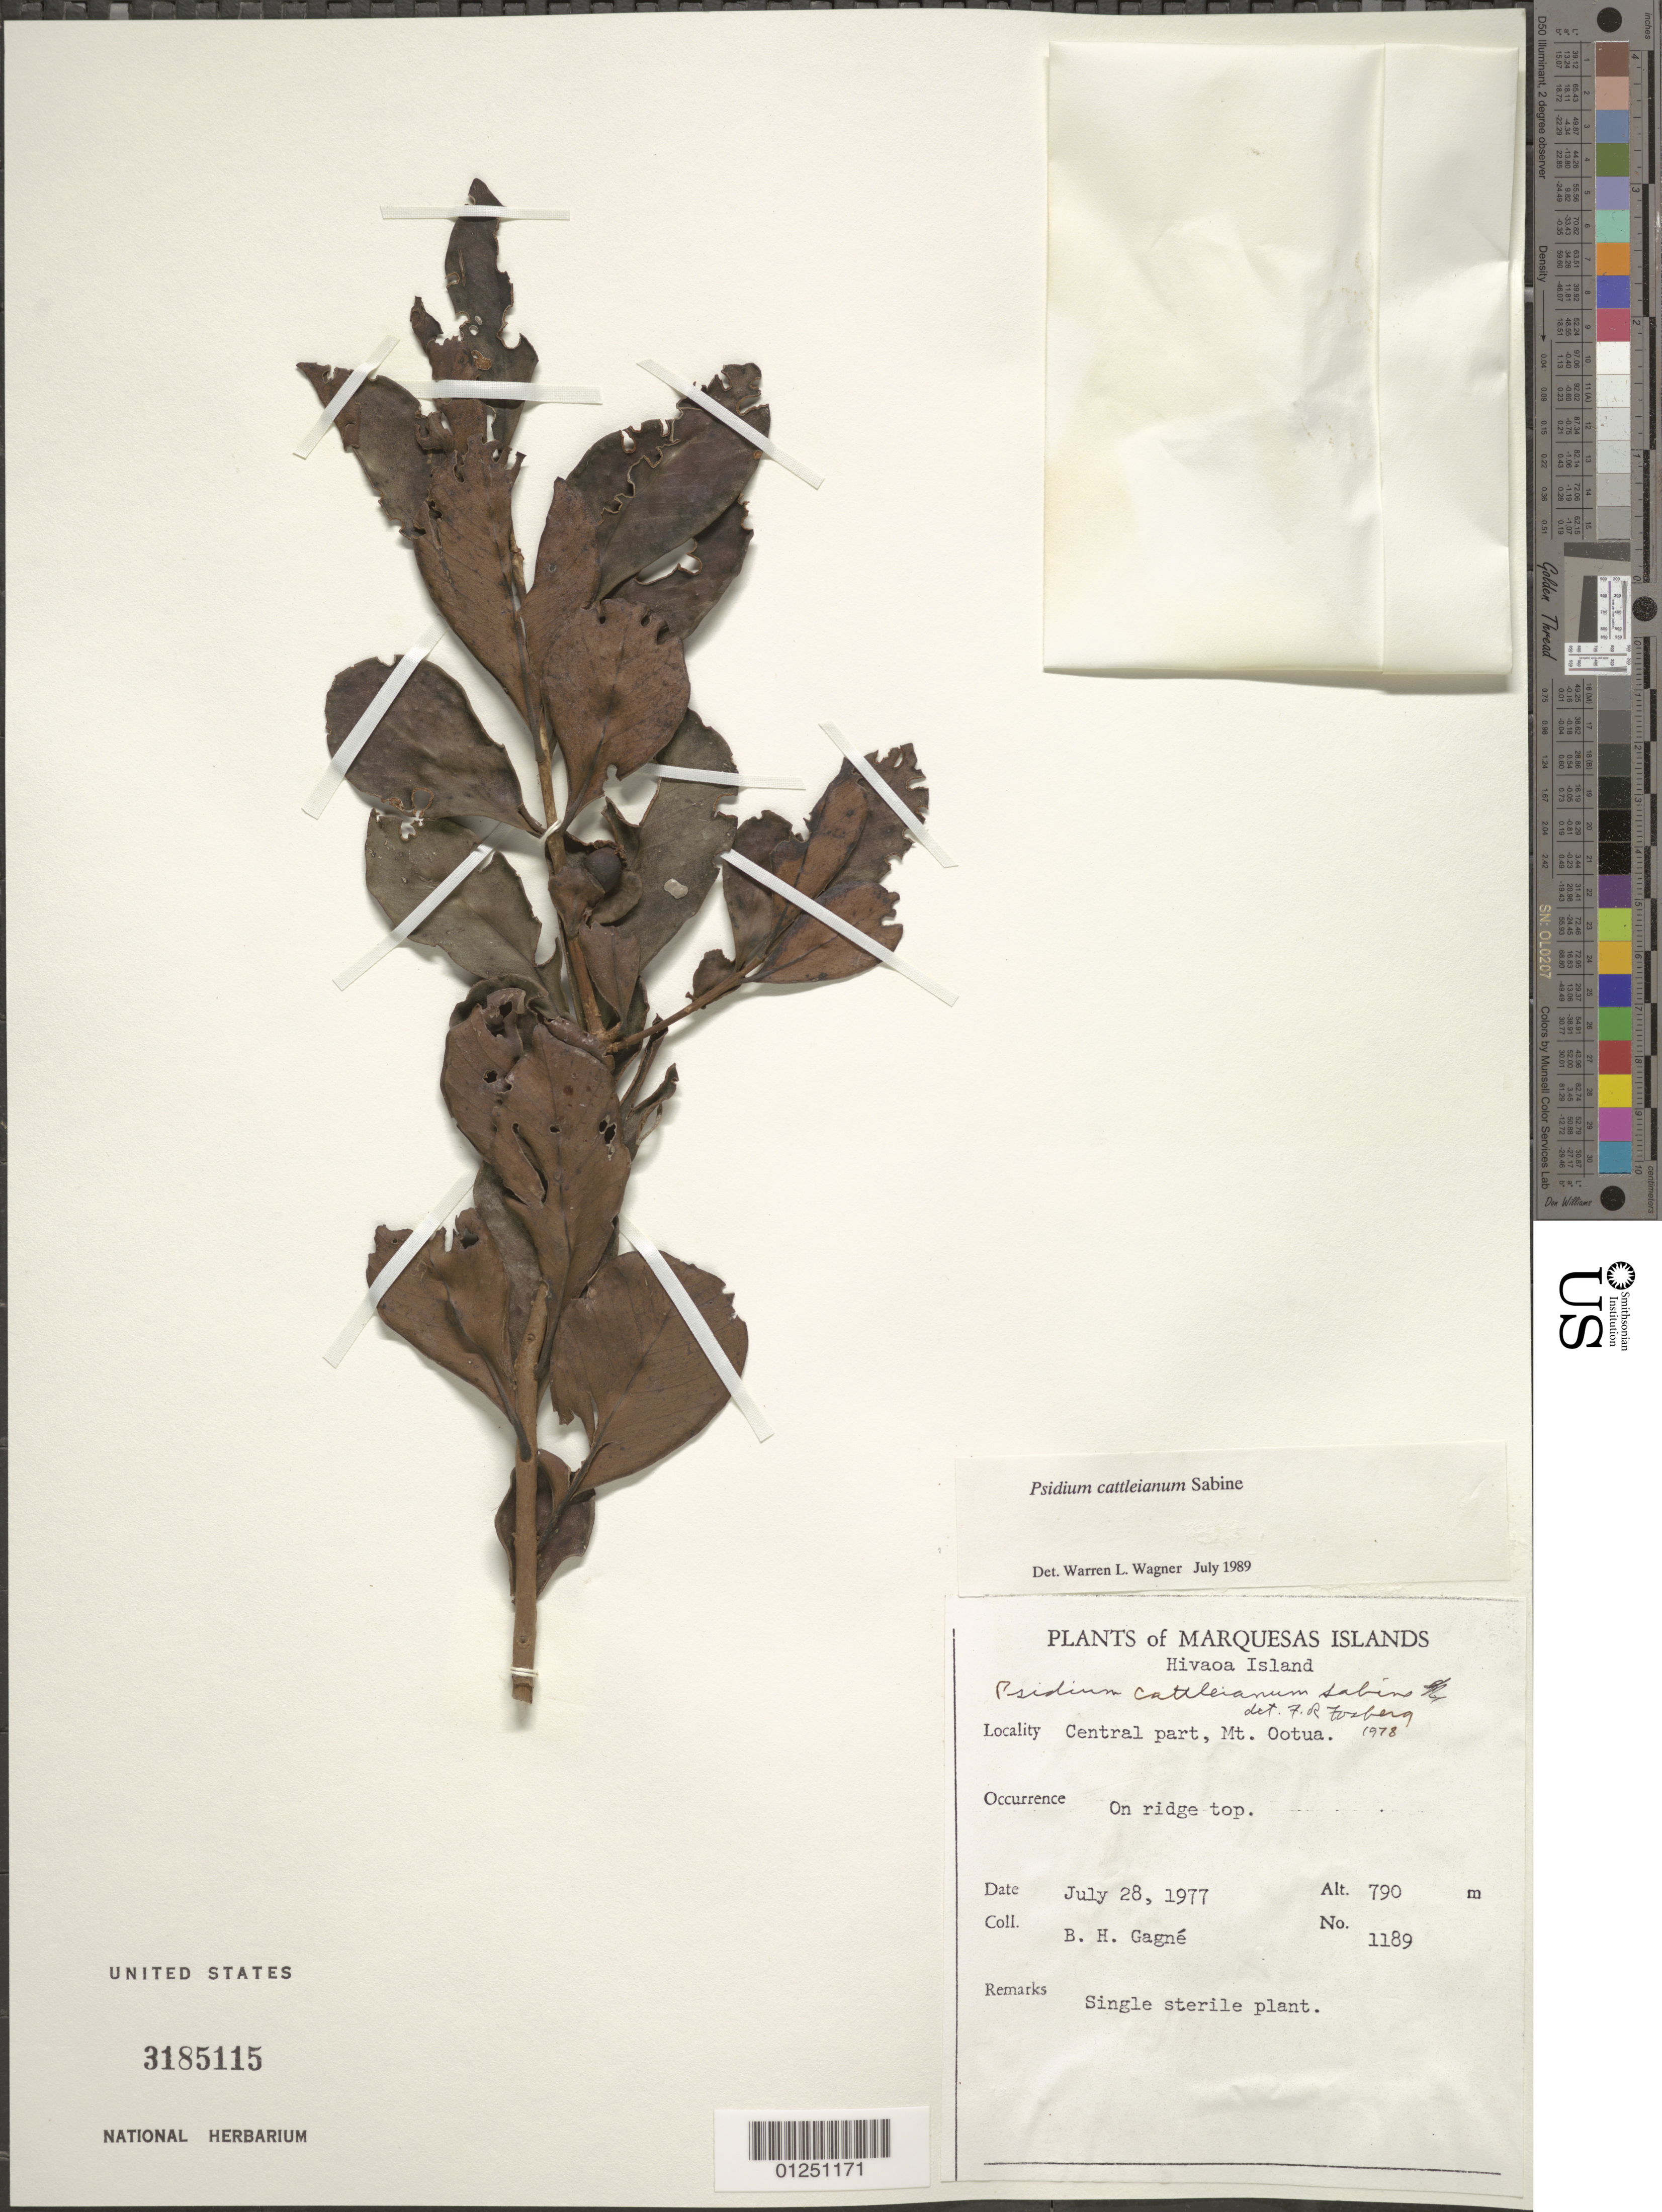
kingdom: Plantae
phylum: Tracheophyta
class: Magnoliopsida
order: Myrtales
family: Myrtaceae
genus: Psidium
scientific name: Psidium cattleyanum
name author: Sabine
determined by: Wagner, W. L., (BOT), Smithsonian Institution - National Museum of Natural History (UNITED STATES)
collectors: B. H. Gagné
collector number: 1189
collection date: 1977-07-28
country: French Polynesia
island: Hiva Oa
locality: Mt. Ootua, central part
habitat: On ridge top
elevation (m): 790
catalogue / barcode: US 3185115